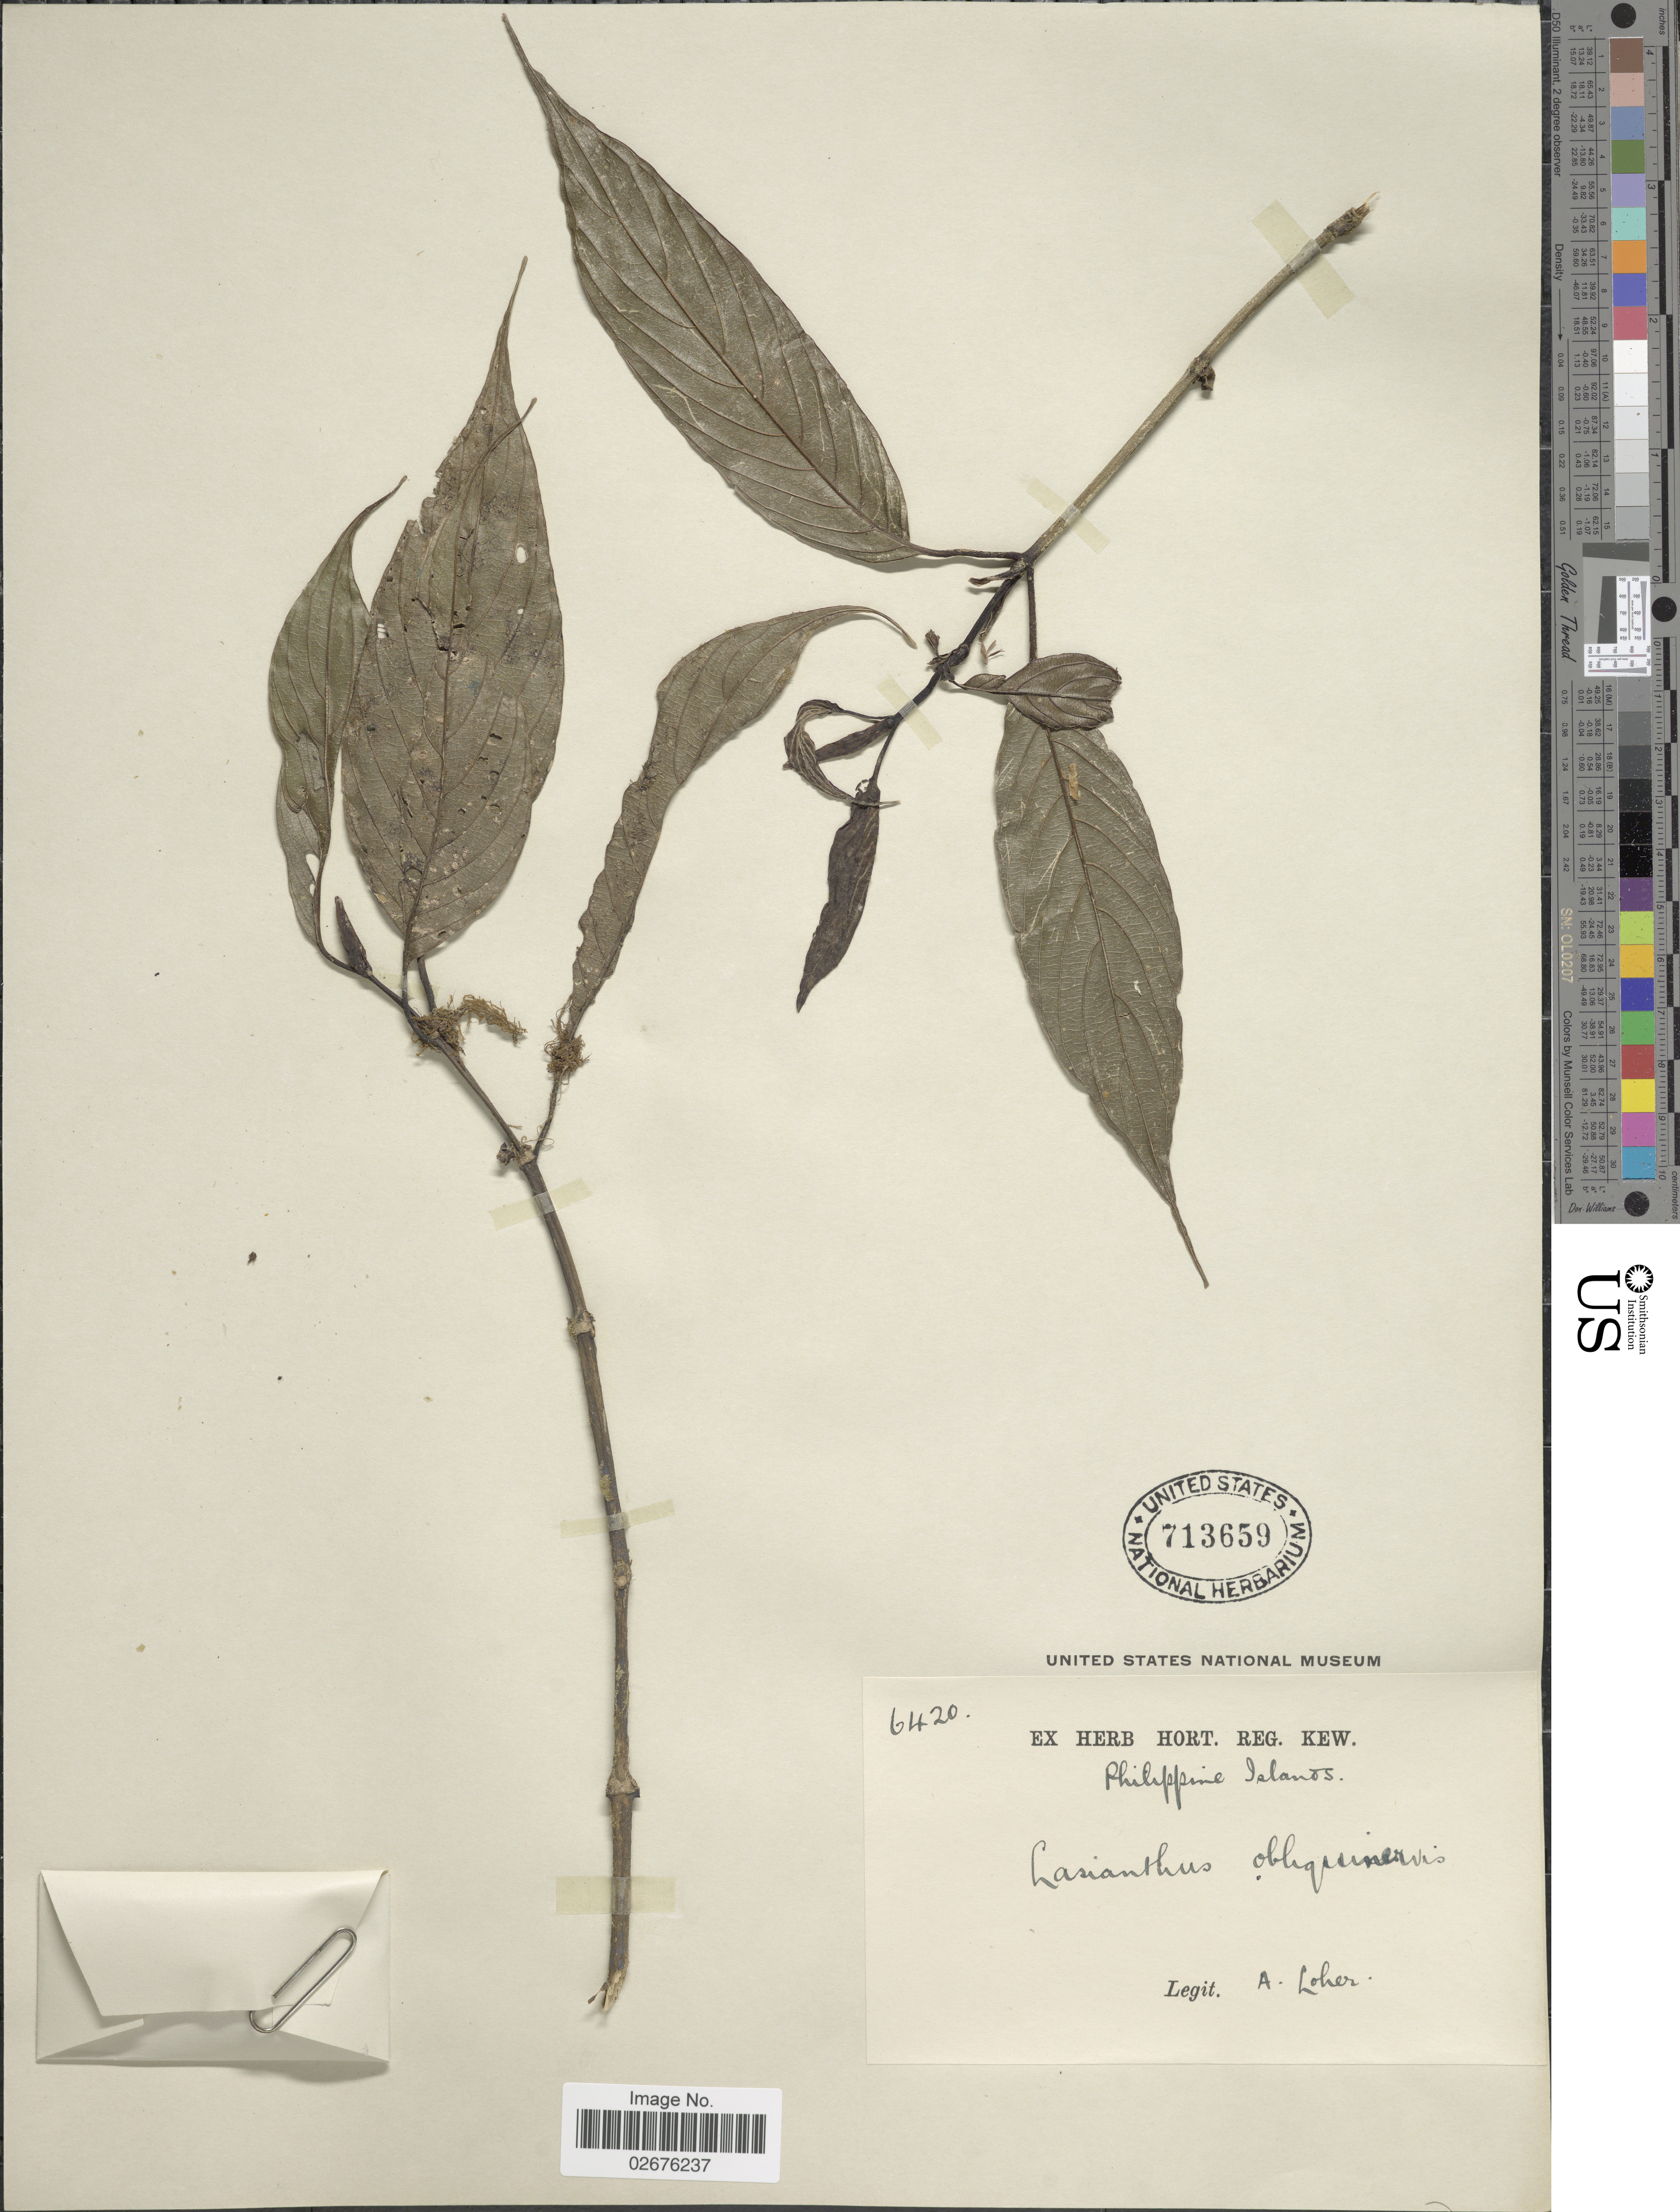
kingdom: Plantae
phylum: Tracheophyta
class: Magnoliopsida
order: Gentianales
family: Rubiaceae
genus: Lasianthus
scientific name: Lasianthus obliquinervis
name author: Merr.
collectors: A. Loher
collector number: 6420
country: Philippines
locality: Philippine Islands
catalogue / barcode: US 713659